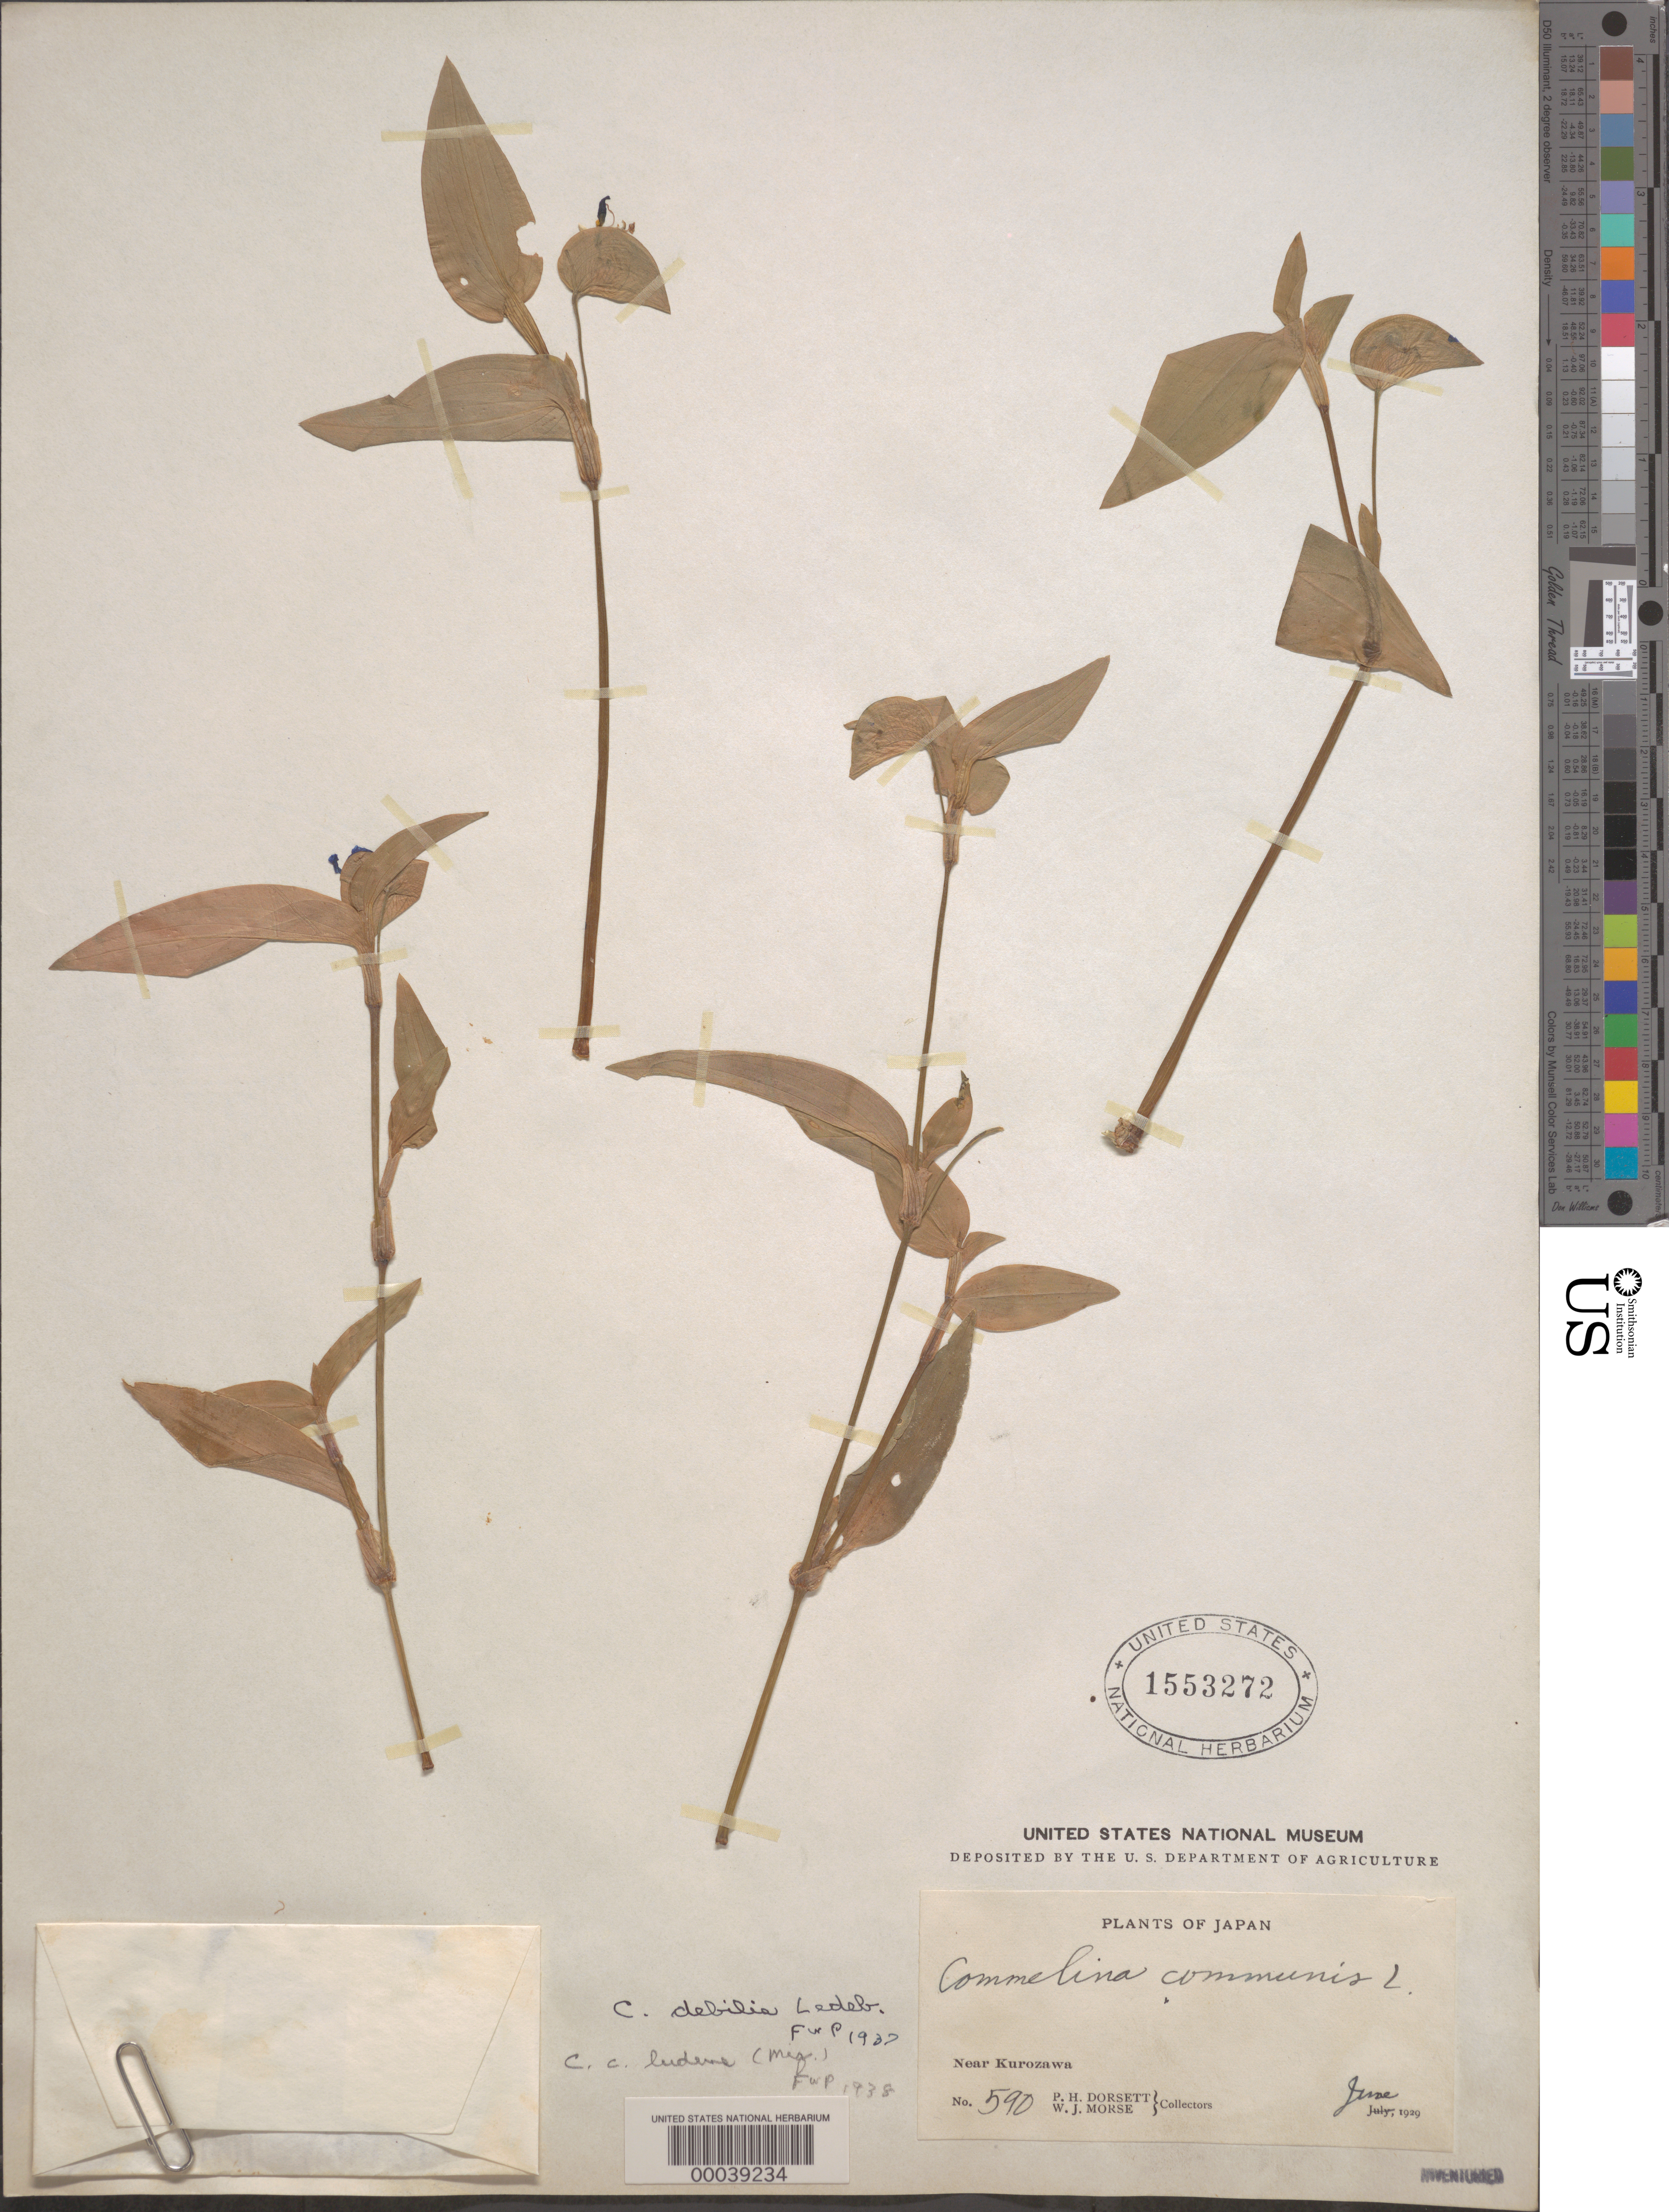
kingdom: Plantae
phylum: Tracheophyta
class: Liliopsida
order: Commelinales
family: Commelinaceae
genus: Commelina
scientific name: Commelina communis var. ludens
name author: (Miq.) C.B. Clarke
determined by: Pennell, F. W.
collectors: P. H. Dorsett & W. J. Morse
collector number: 590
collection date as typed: Jun 1929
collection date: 1929-06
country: Japan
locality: Kurozawa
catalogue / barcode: US 1553272